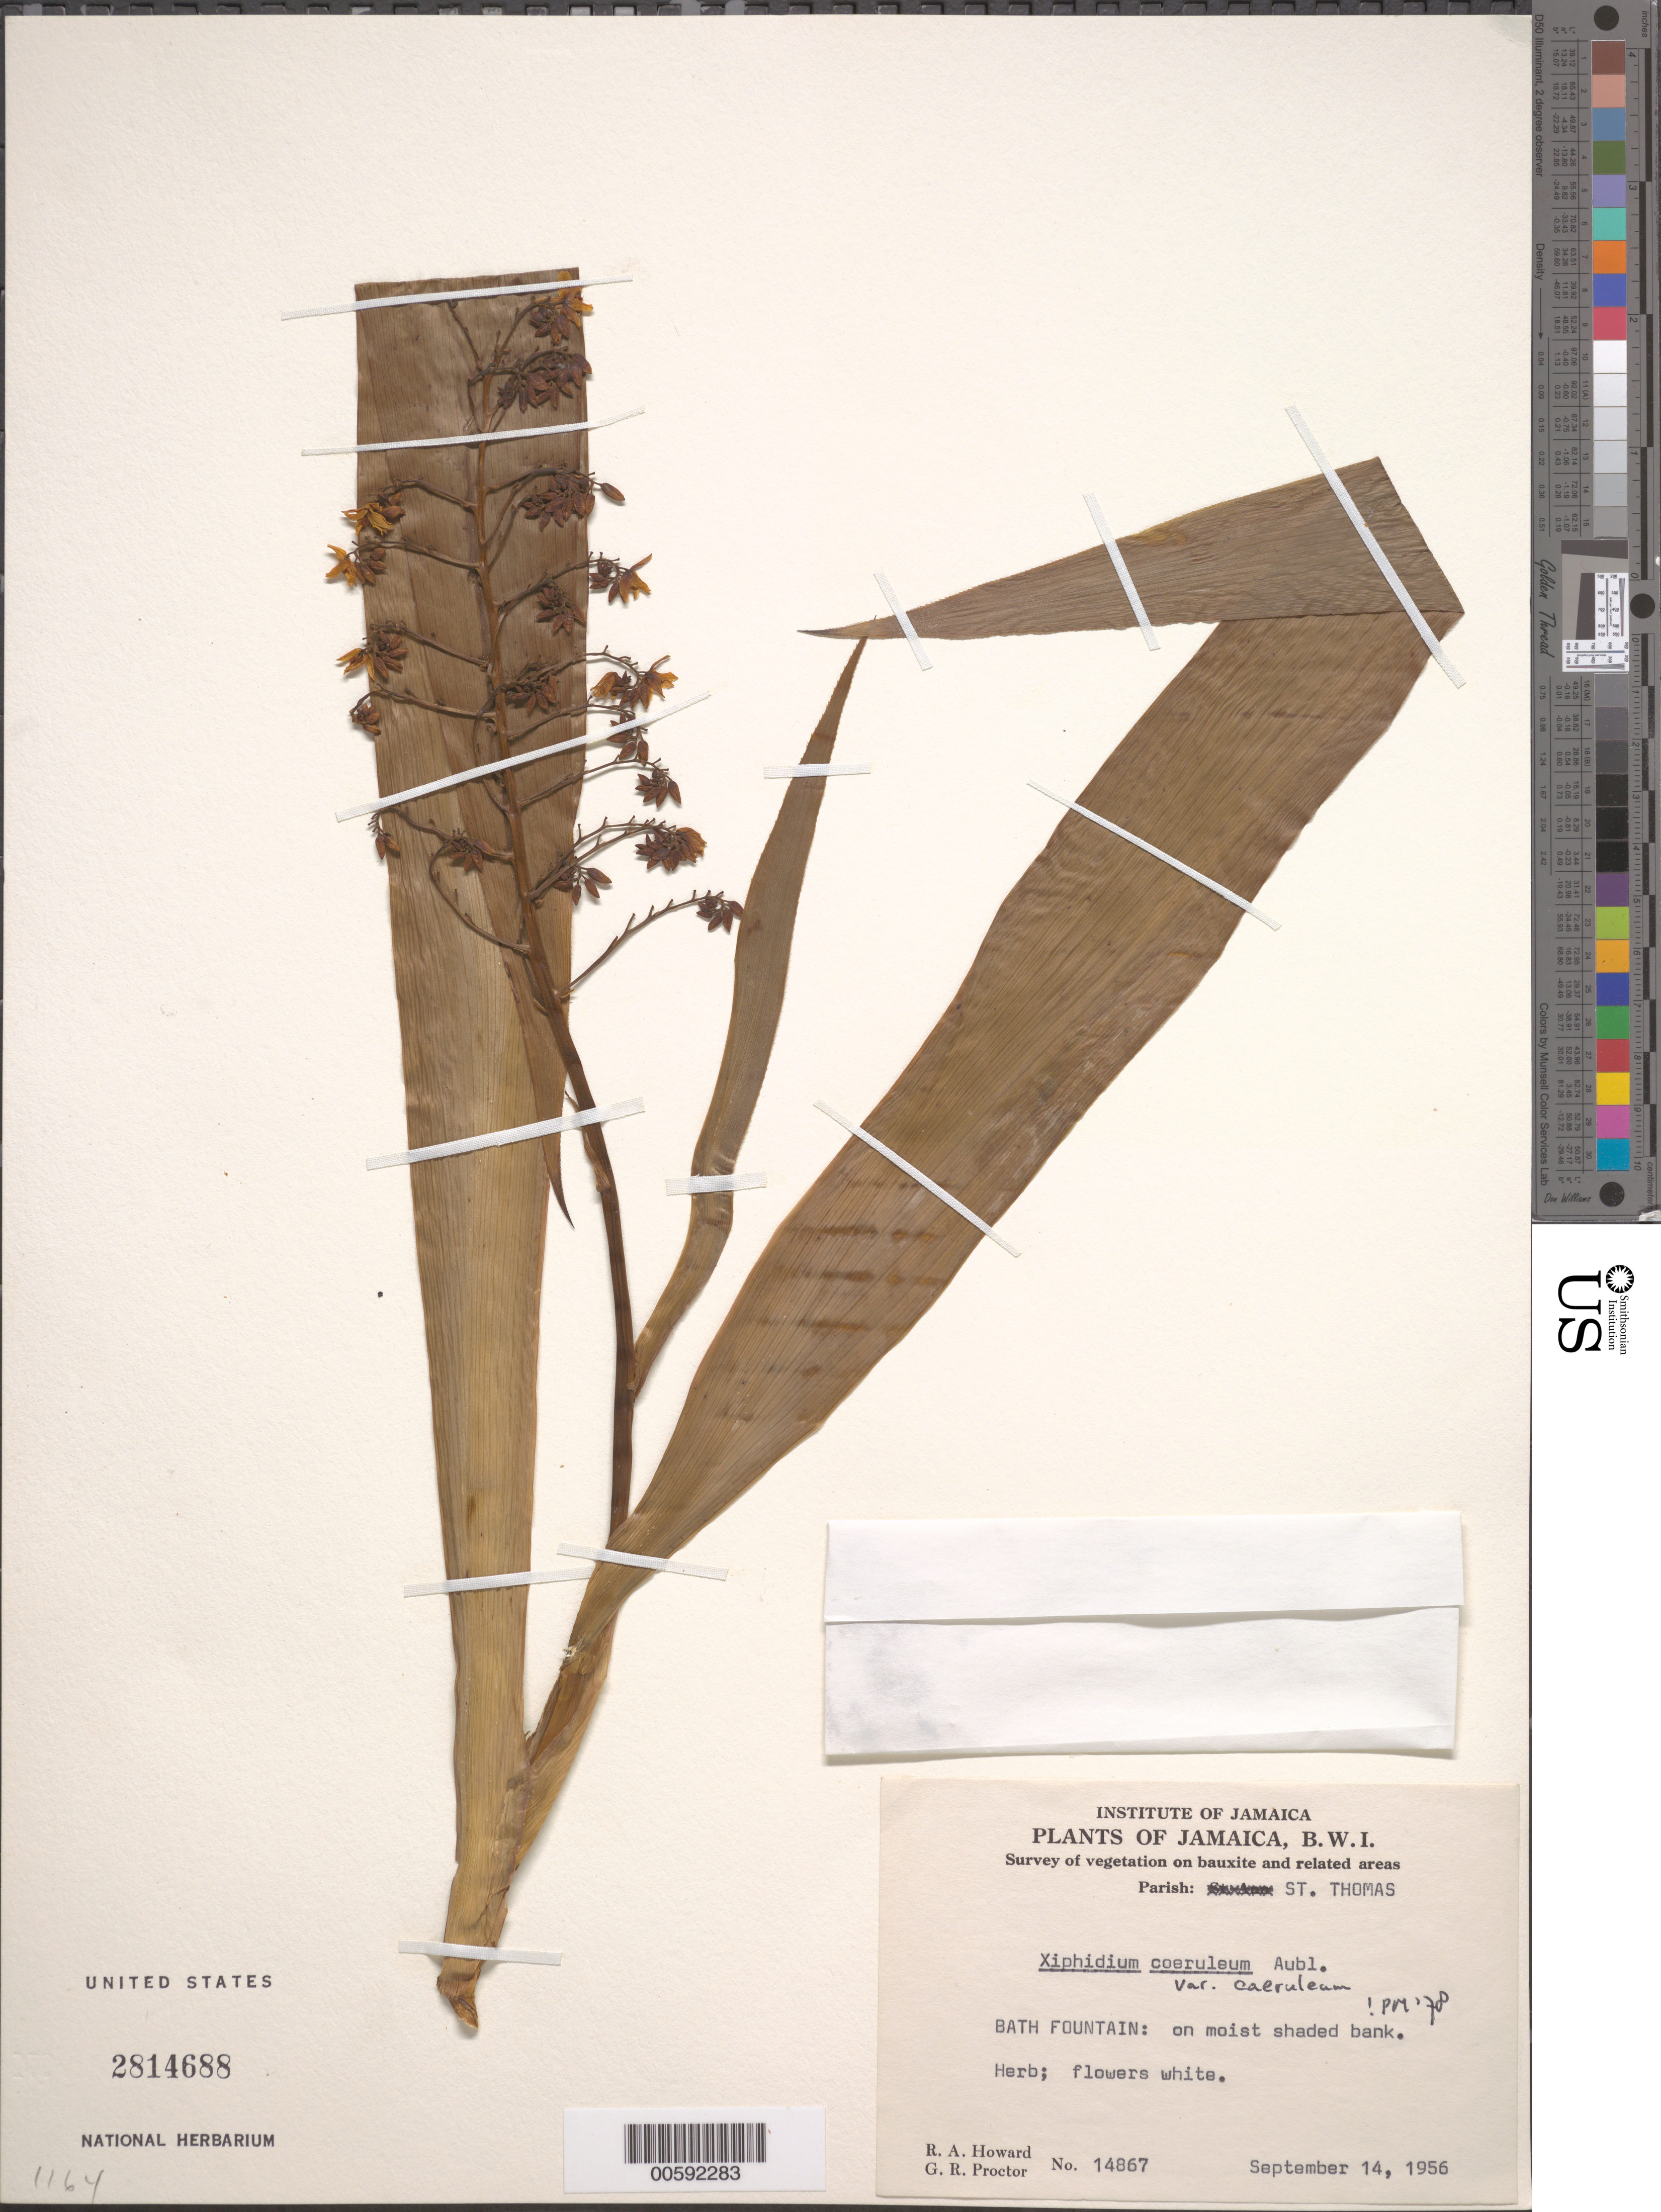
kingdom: Plantae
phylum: Tracheophyta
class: Liliopsida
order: Commelinales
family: Haemodoraceae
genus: Xiphidium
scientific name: Xiphidium caeruleum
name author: Aubl.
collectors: R. A. Howard & G. R. Proctor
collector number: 14867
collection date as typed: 14 Sep 1956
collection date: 1956-09-14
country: Jamaica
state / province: Saint Thomas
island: Greater Antilles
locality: Bath Fountain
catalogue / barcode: US 2814688